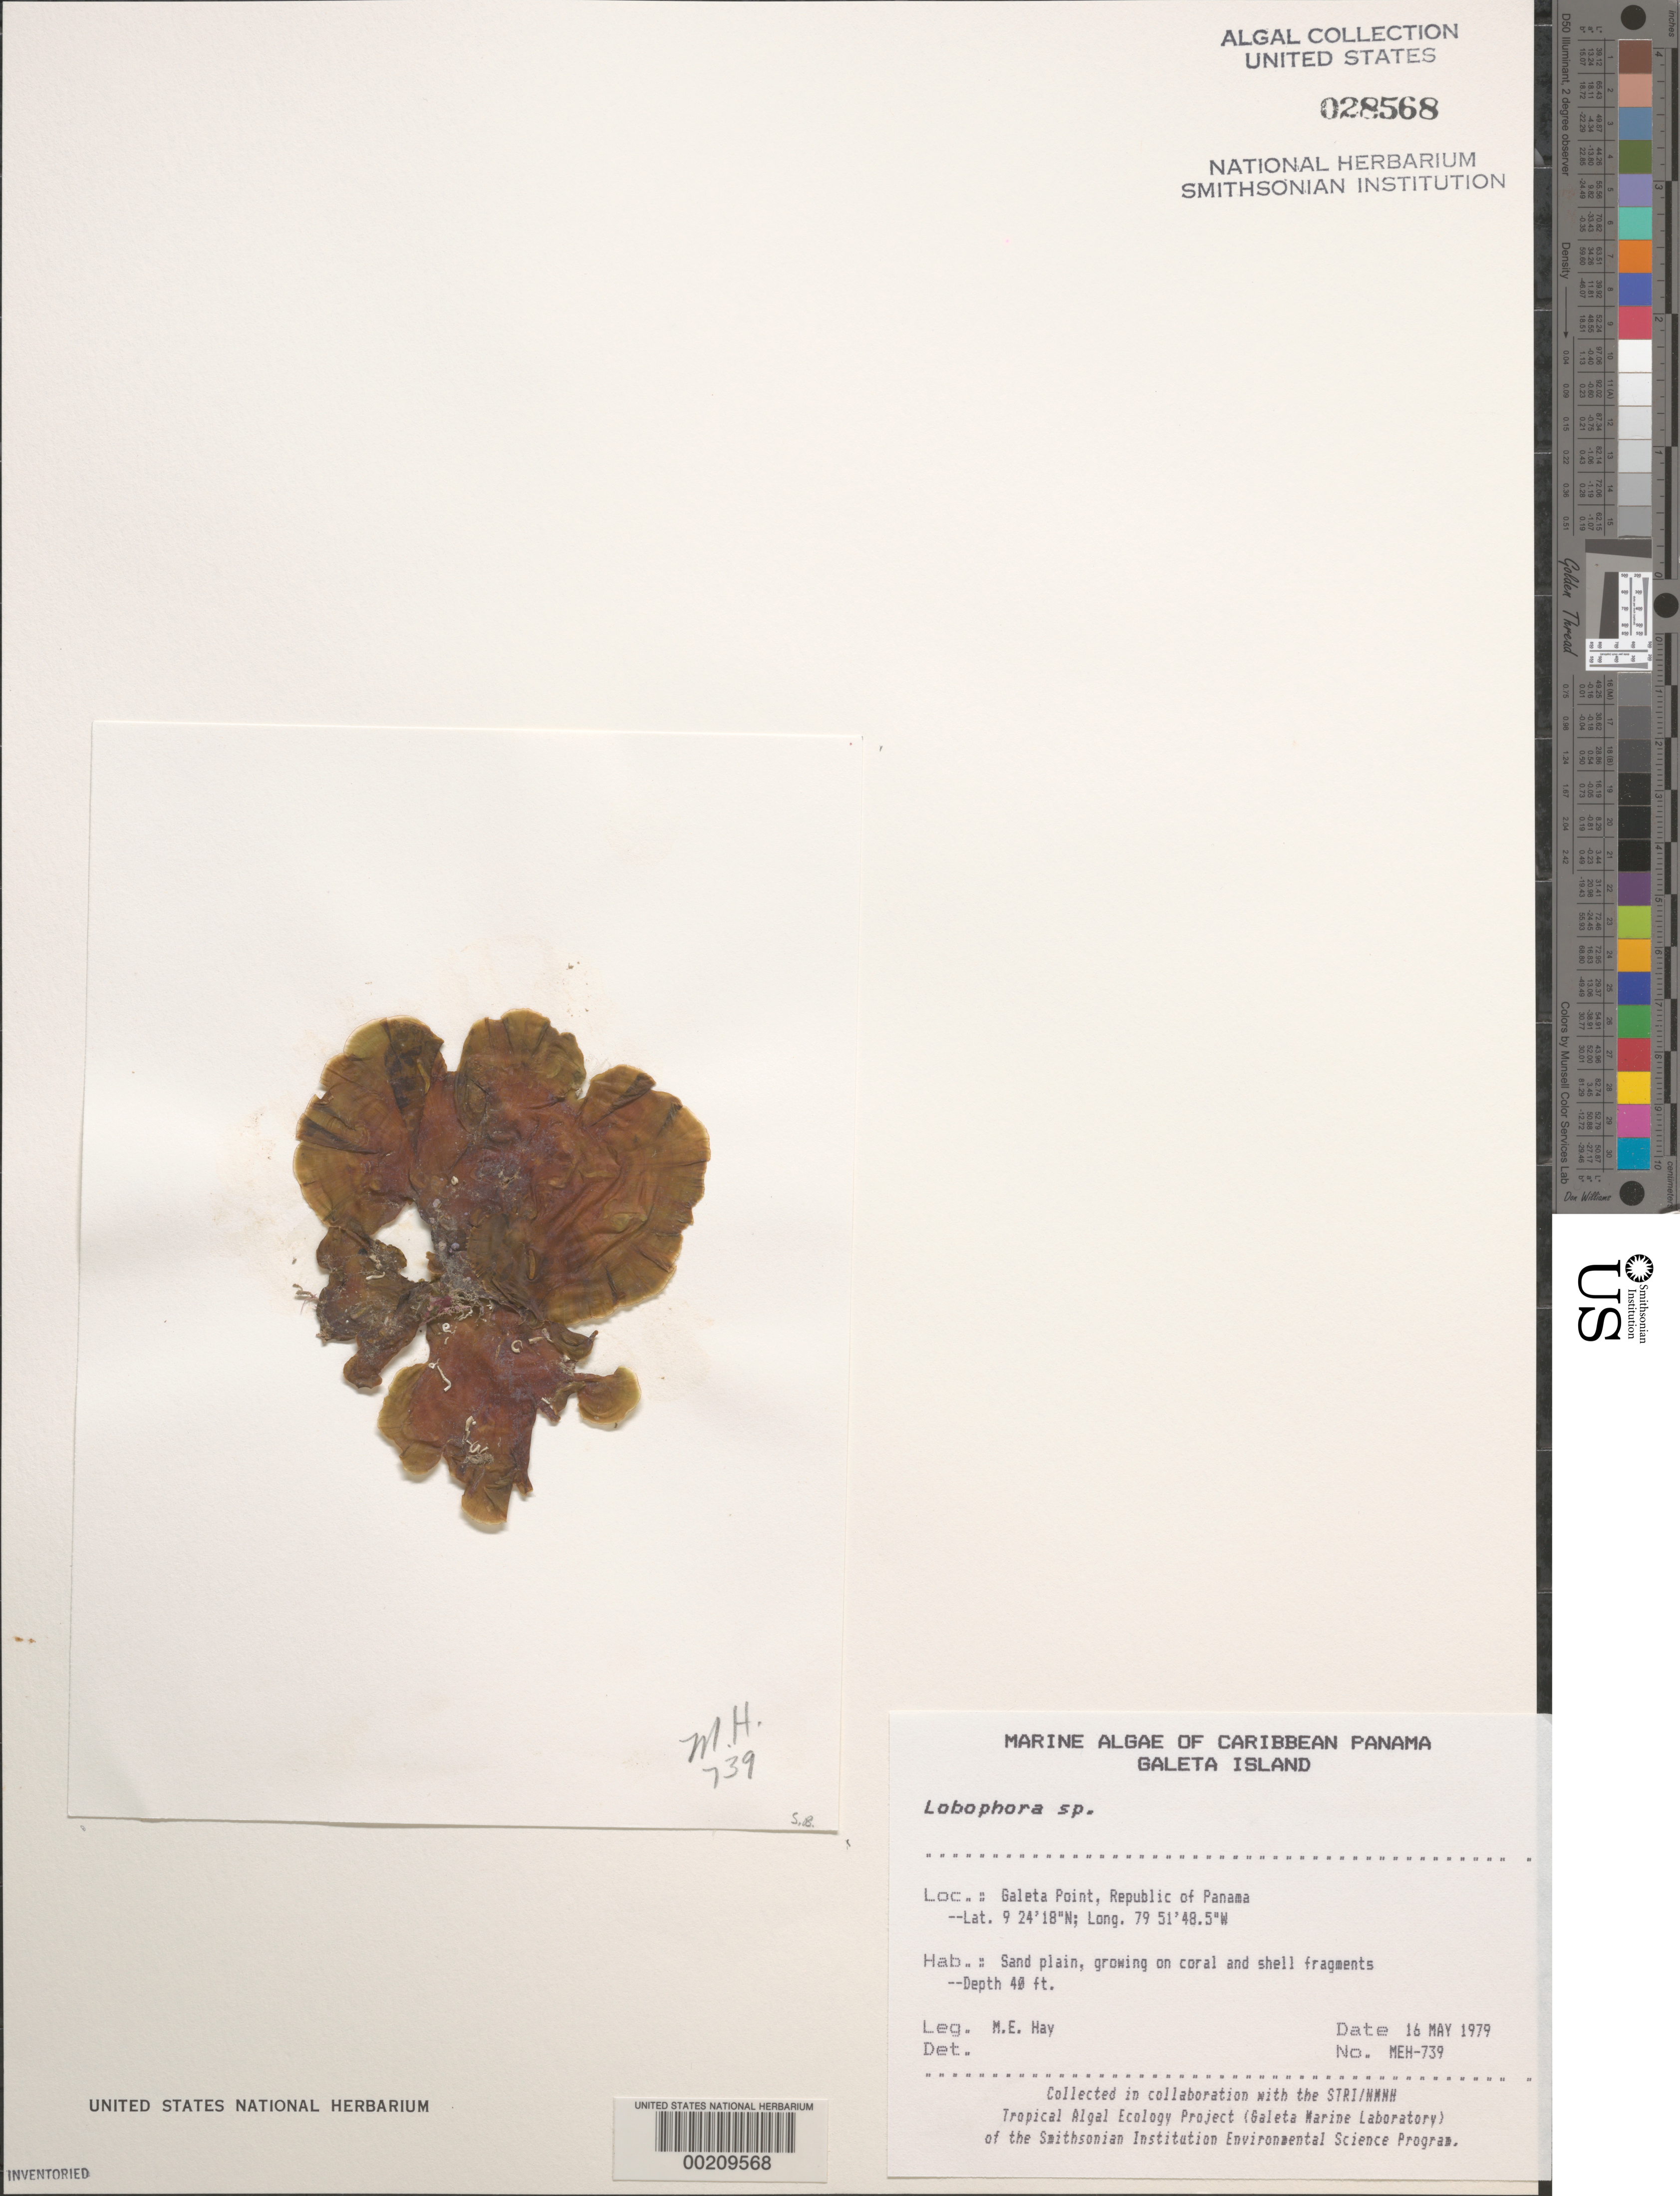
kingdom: Chromista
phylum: Ochrophyta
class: Phaeophyceae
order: Dictyotales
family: Dictyotaceae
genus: Lobophora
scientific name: Lobophora sp.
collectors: M. E. Hay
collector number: MEH-739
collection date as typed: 16 May 1979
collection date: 1979-05-16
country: Panama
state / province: Colón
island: Galeta Island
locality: Galeta Point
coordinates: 9 24' 18" N, 79 51' 48.5" W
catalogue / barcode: US 28568